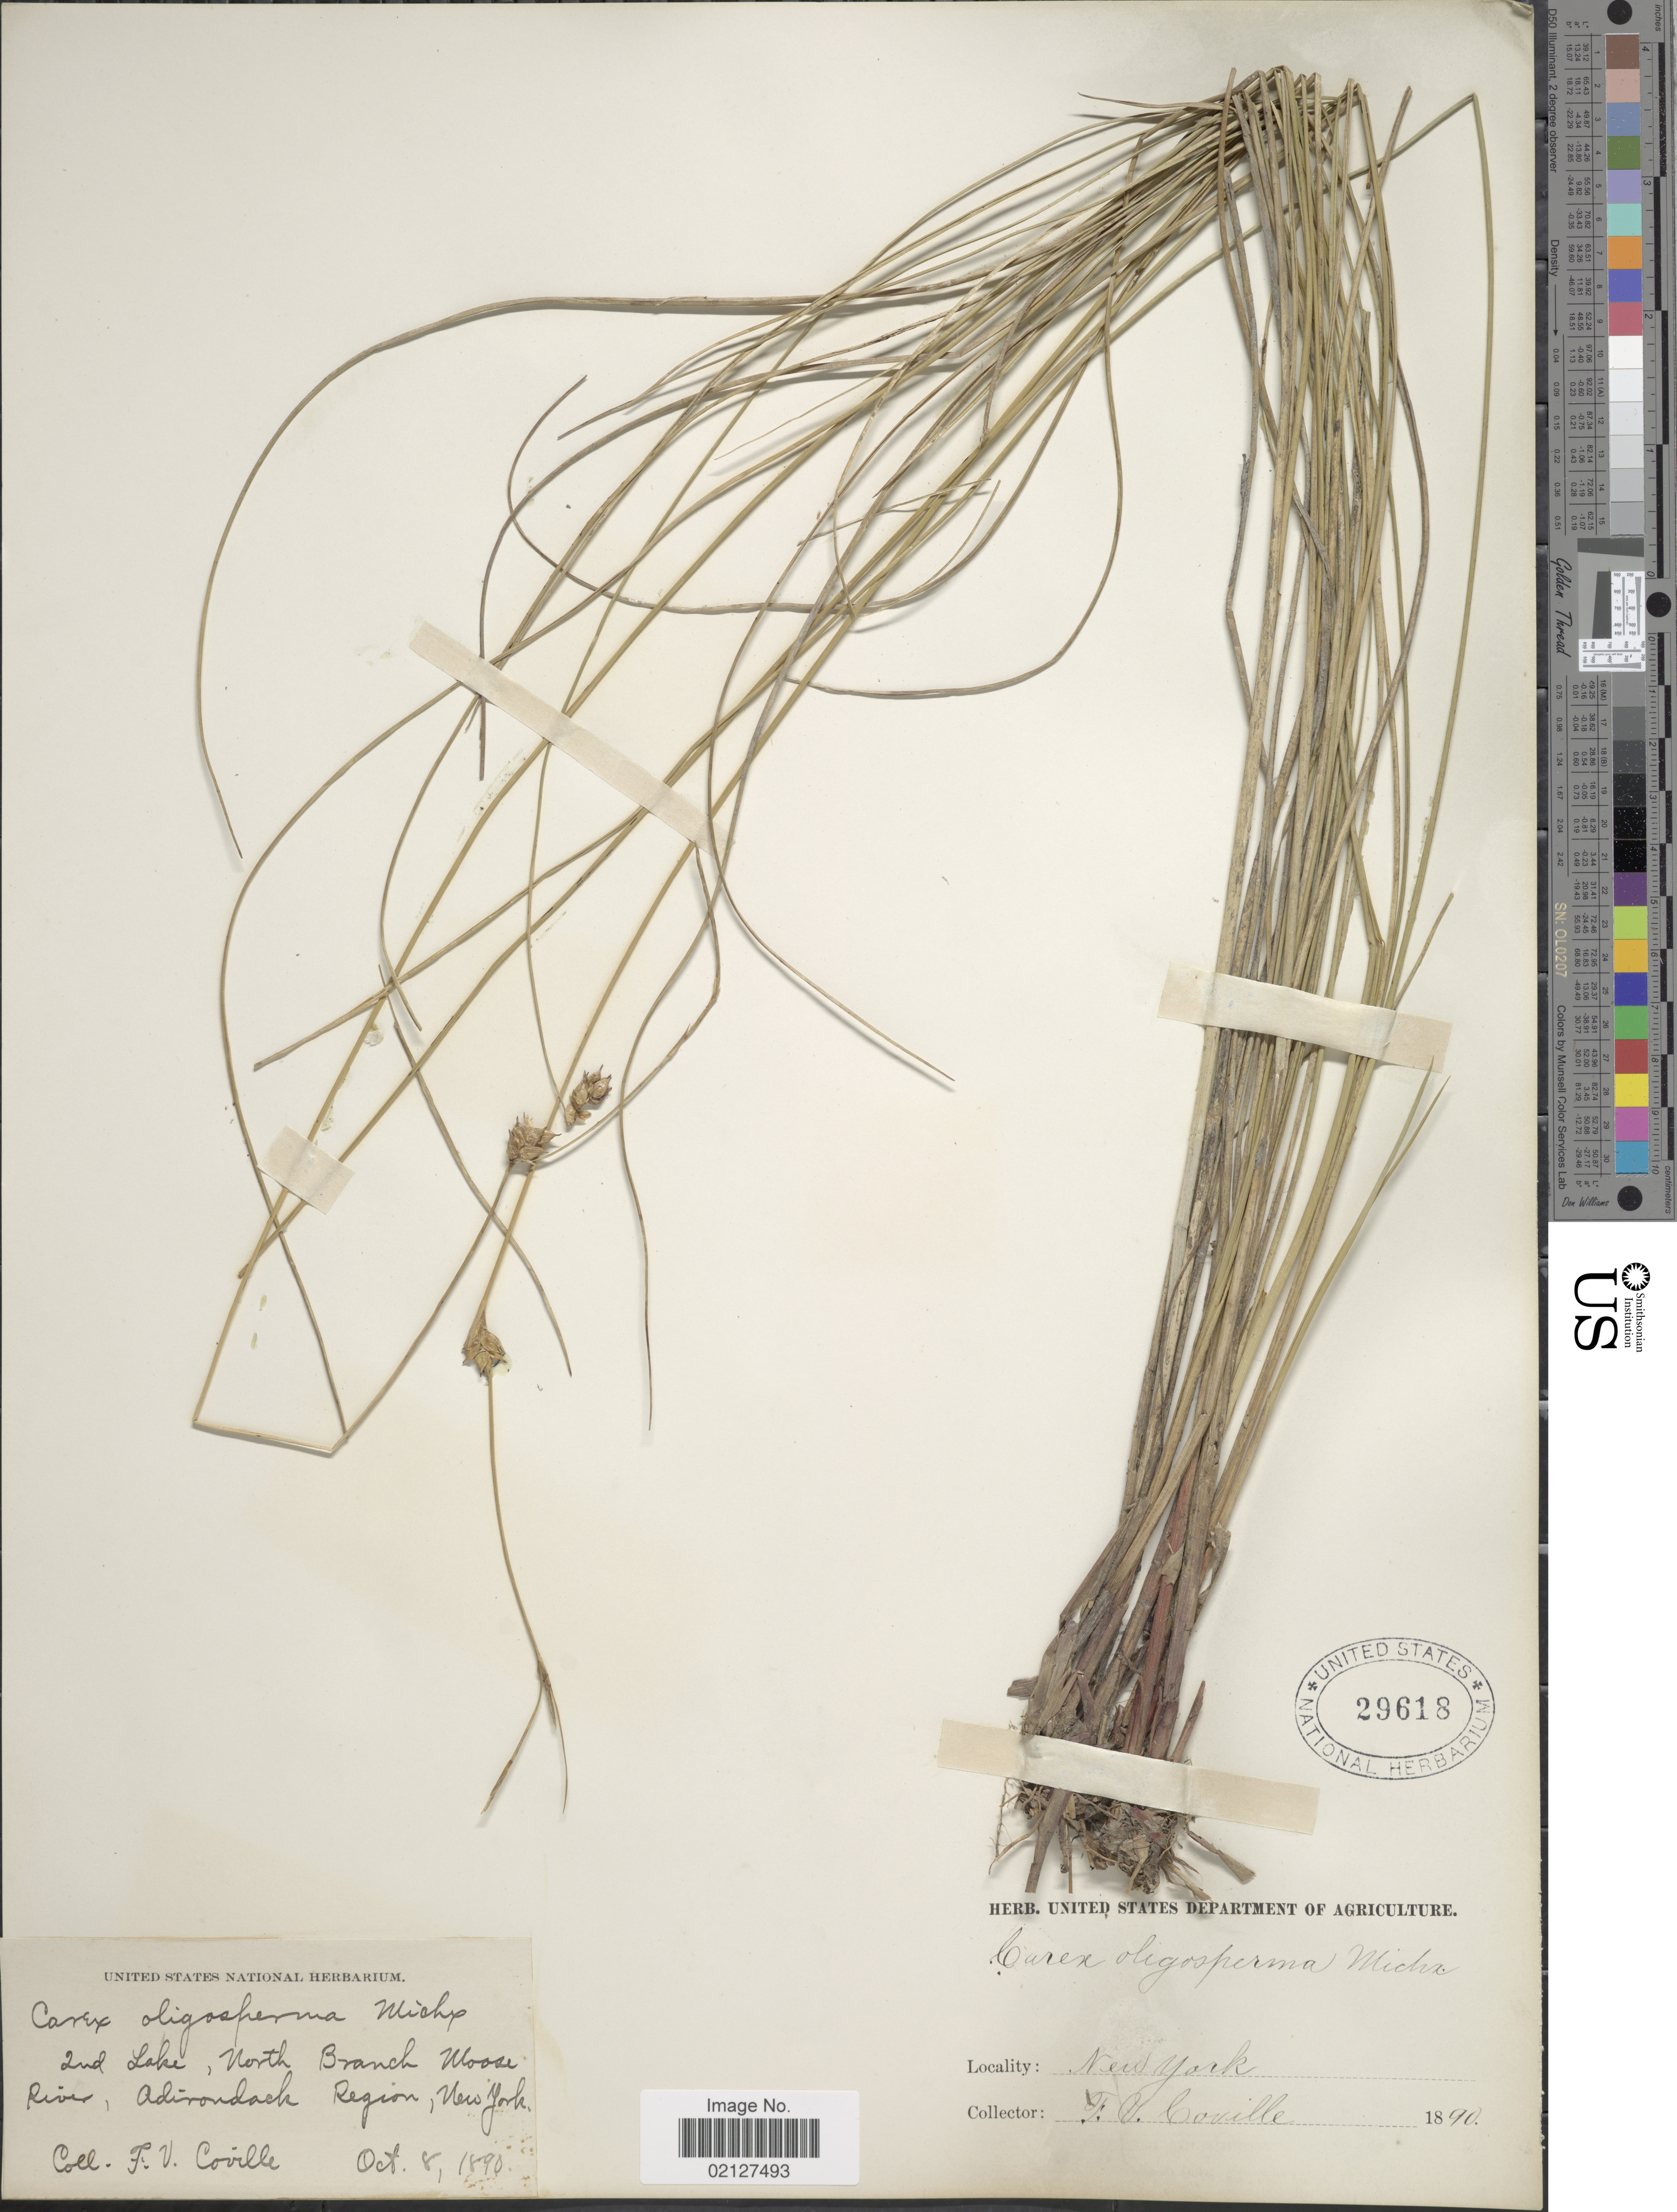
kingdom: Plantae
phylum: Tracheophyta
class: Liliopsida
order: Poales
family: Cyperaceae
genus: Carex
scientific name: Carex oligosperma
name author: Michx.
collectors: F. V. Coville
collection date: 1890-10-08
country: United States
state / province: New York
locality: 2nd Lake, North Branch Moose River, Adirondack Region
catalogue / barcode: US 29618